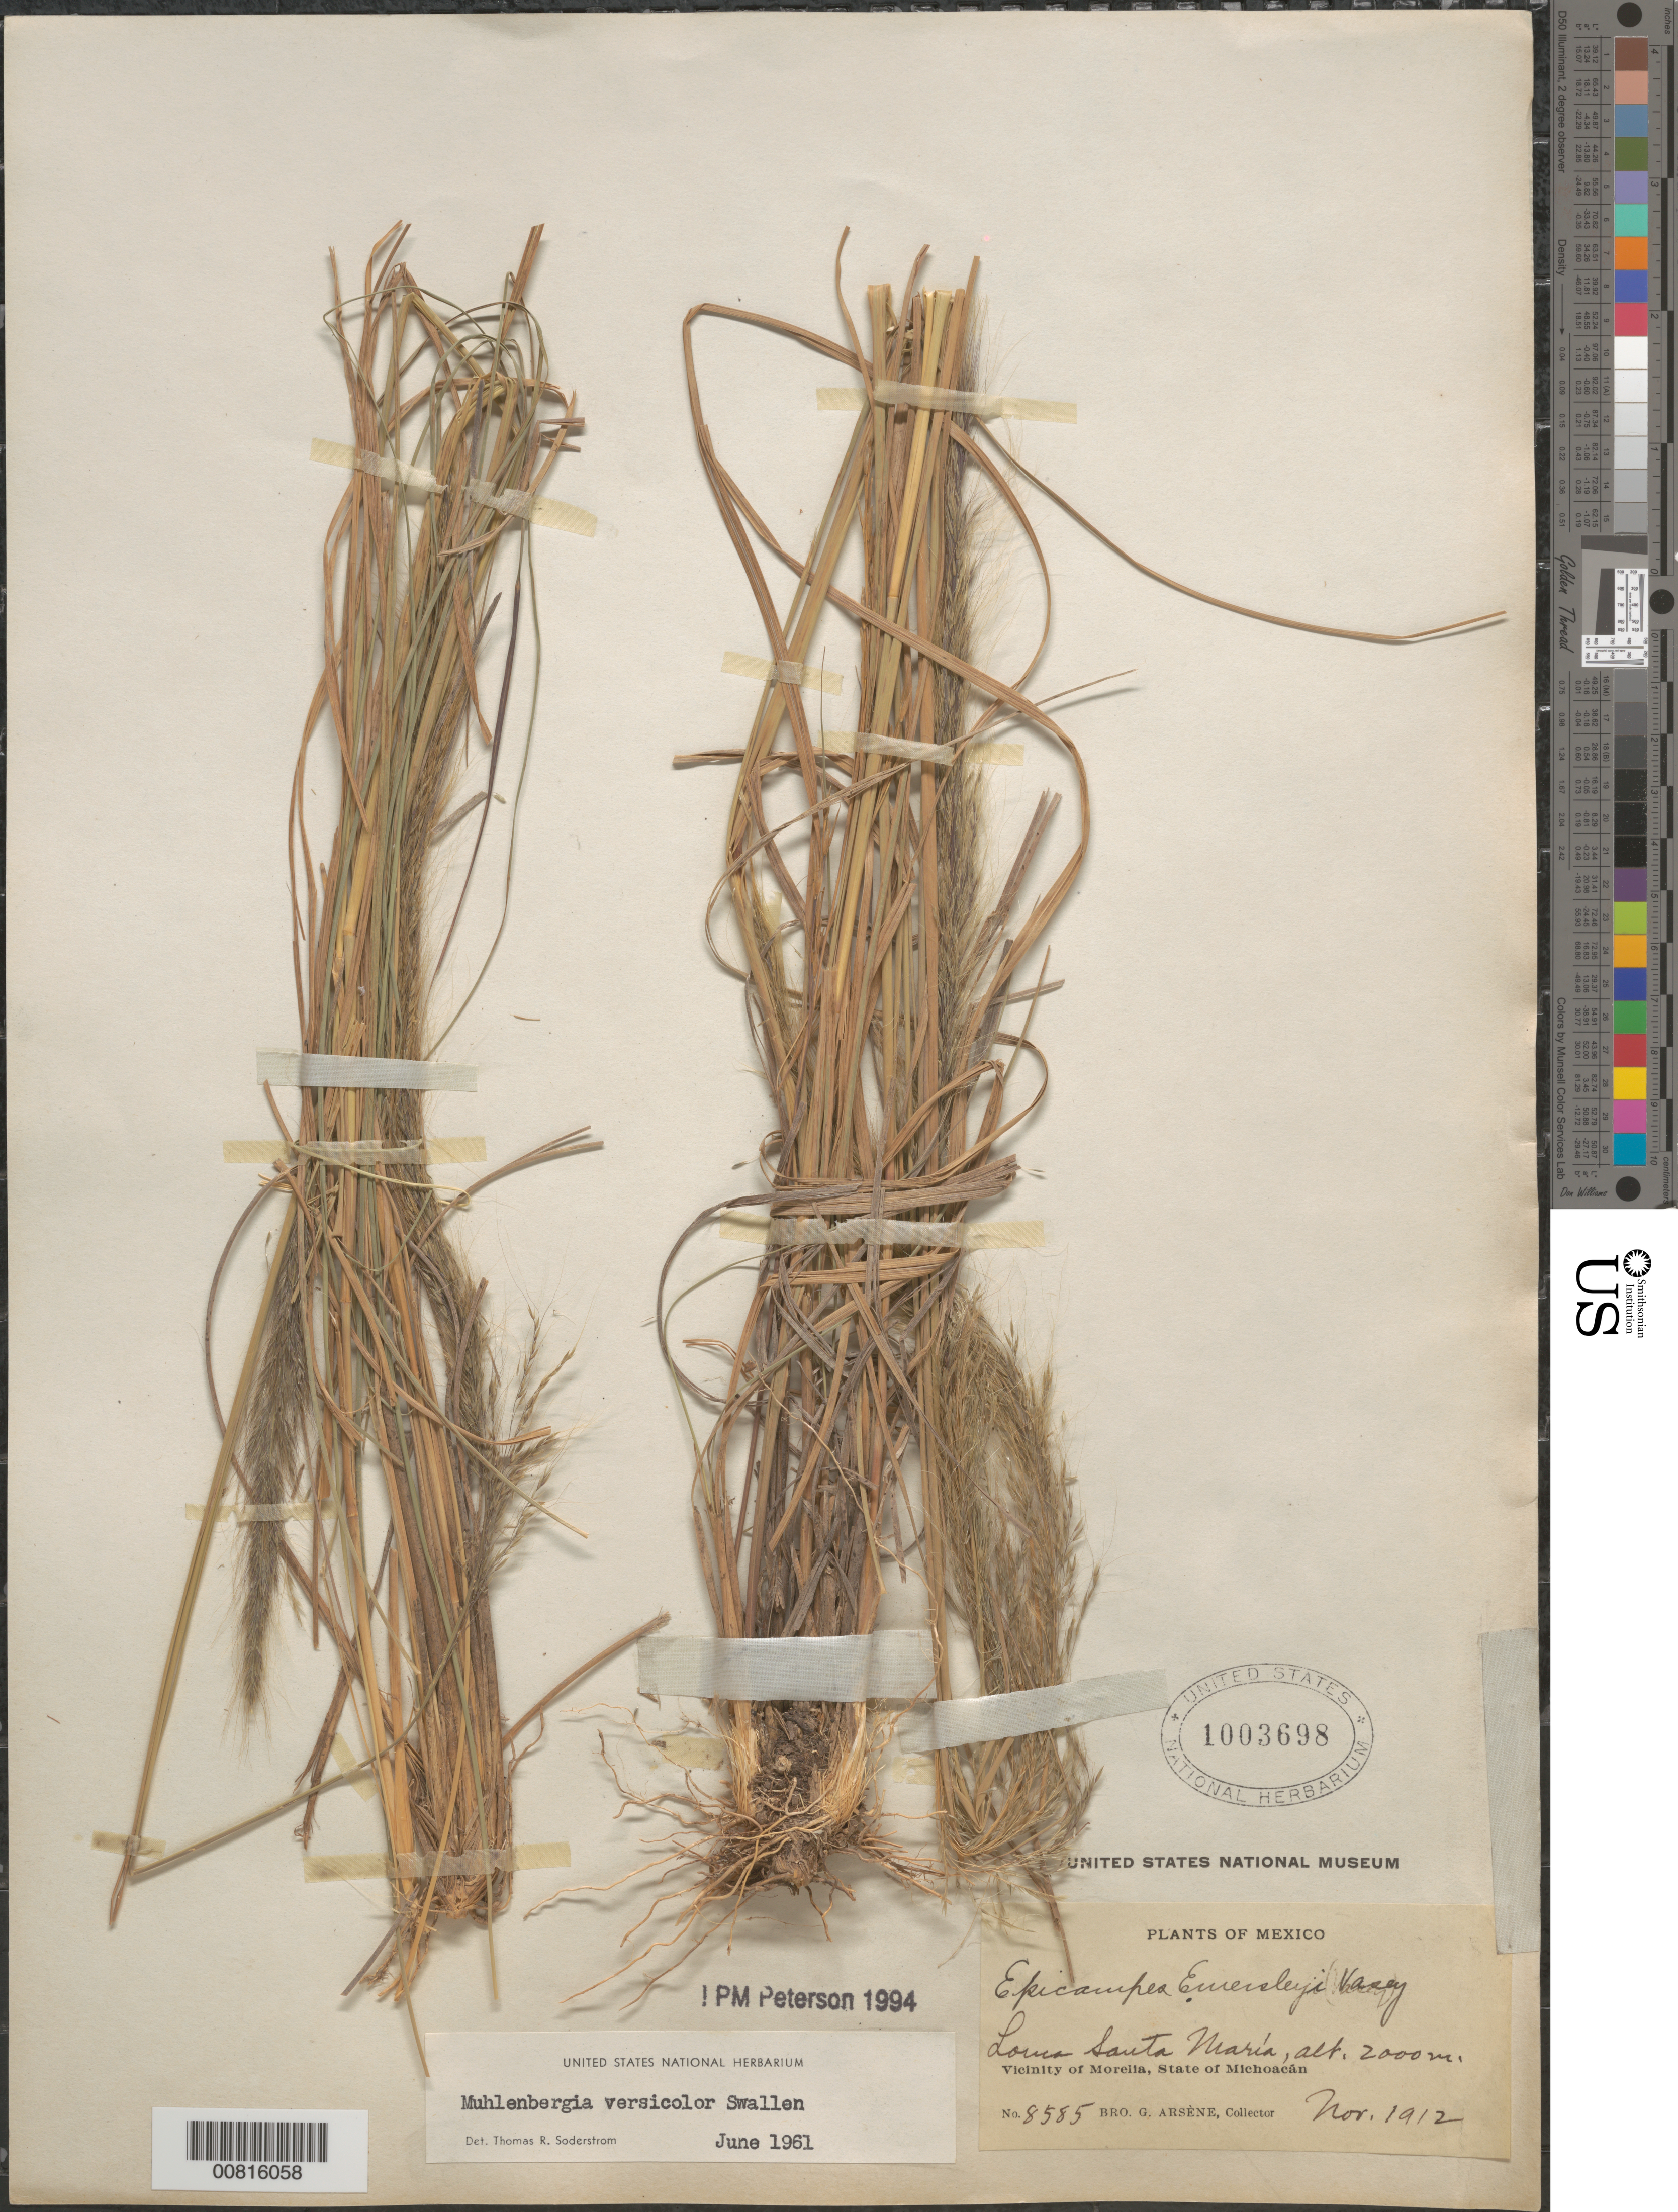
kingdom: Plantae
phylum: Tracheophyta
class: Liliopsida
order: Poales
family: Poaceae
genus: Muhlenbergia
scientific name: Muhlenbergia versicolor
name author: Swallen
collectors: Bro. G. Arsène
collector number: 8585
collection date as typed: Nov 1912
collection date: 1912-11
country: Mexico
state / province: Michoacán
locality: Loma Santa Maria, Morelia, Mich.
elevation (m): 2000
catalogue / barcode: US 1003698